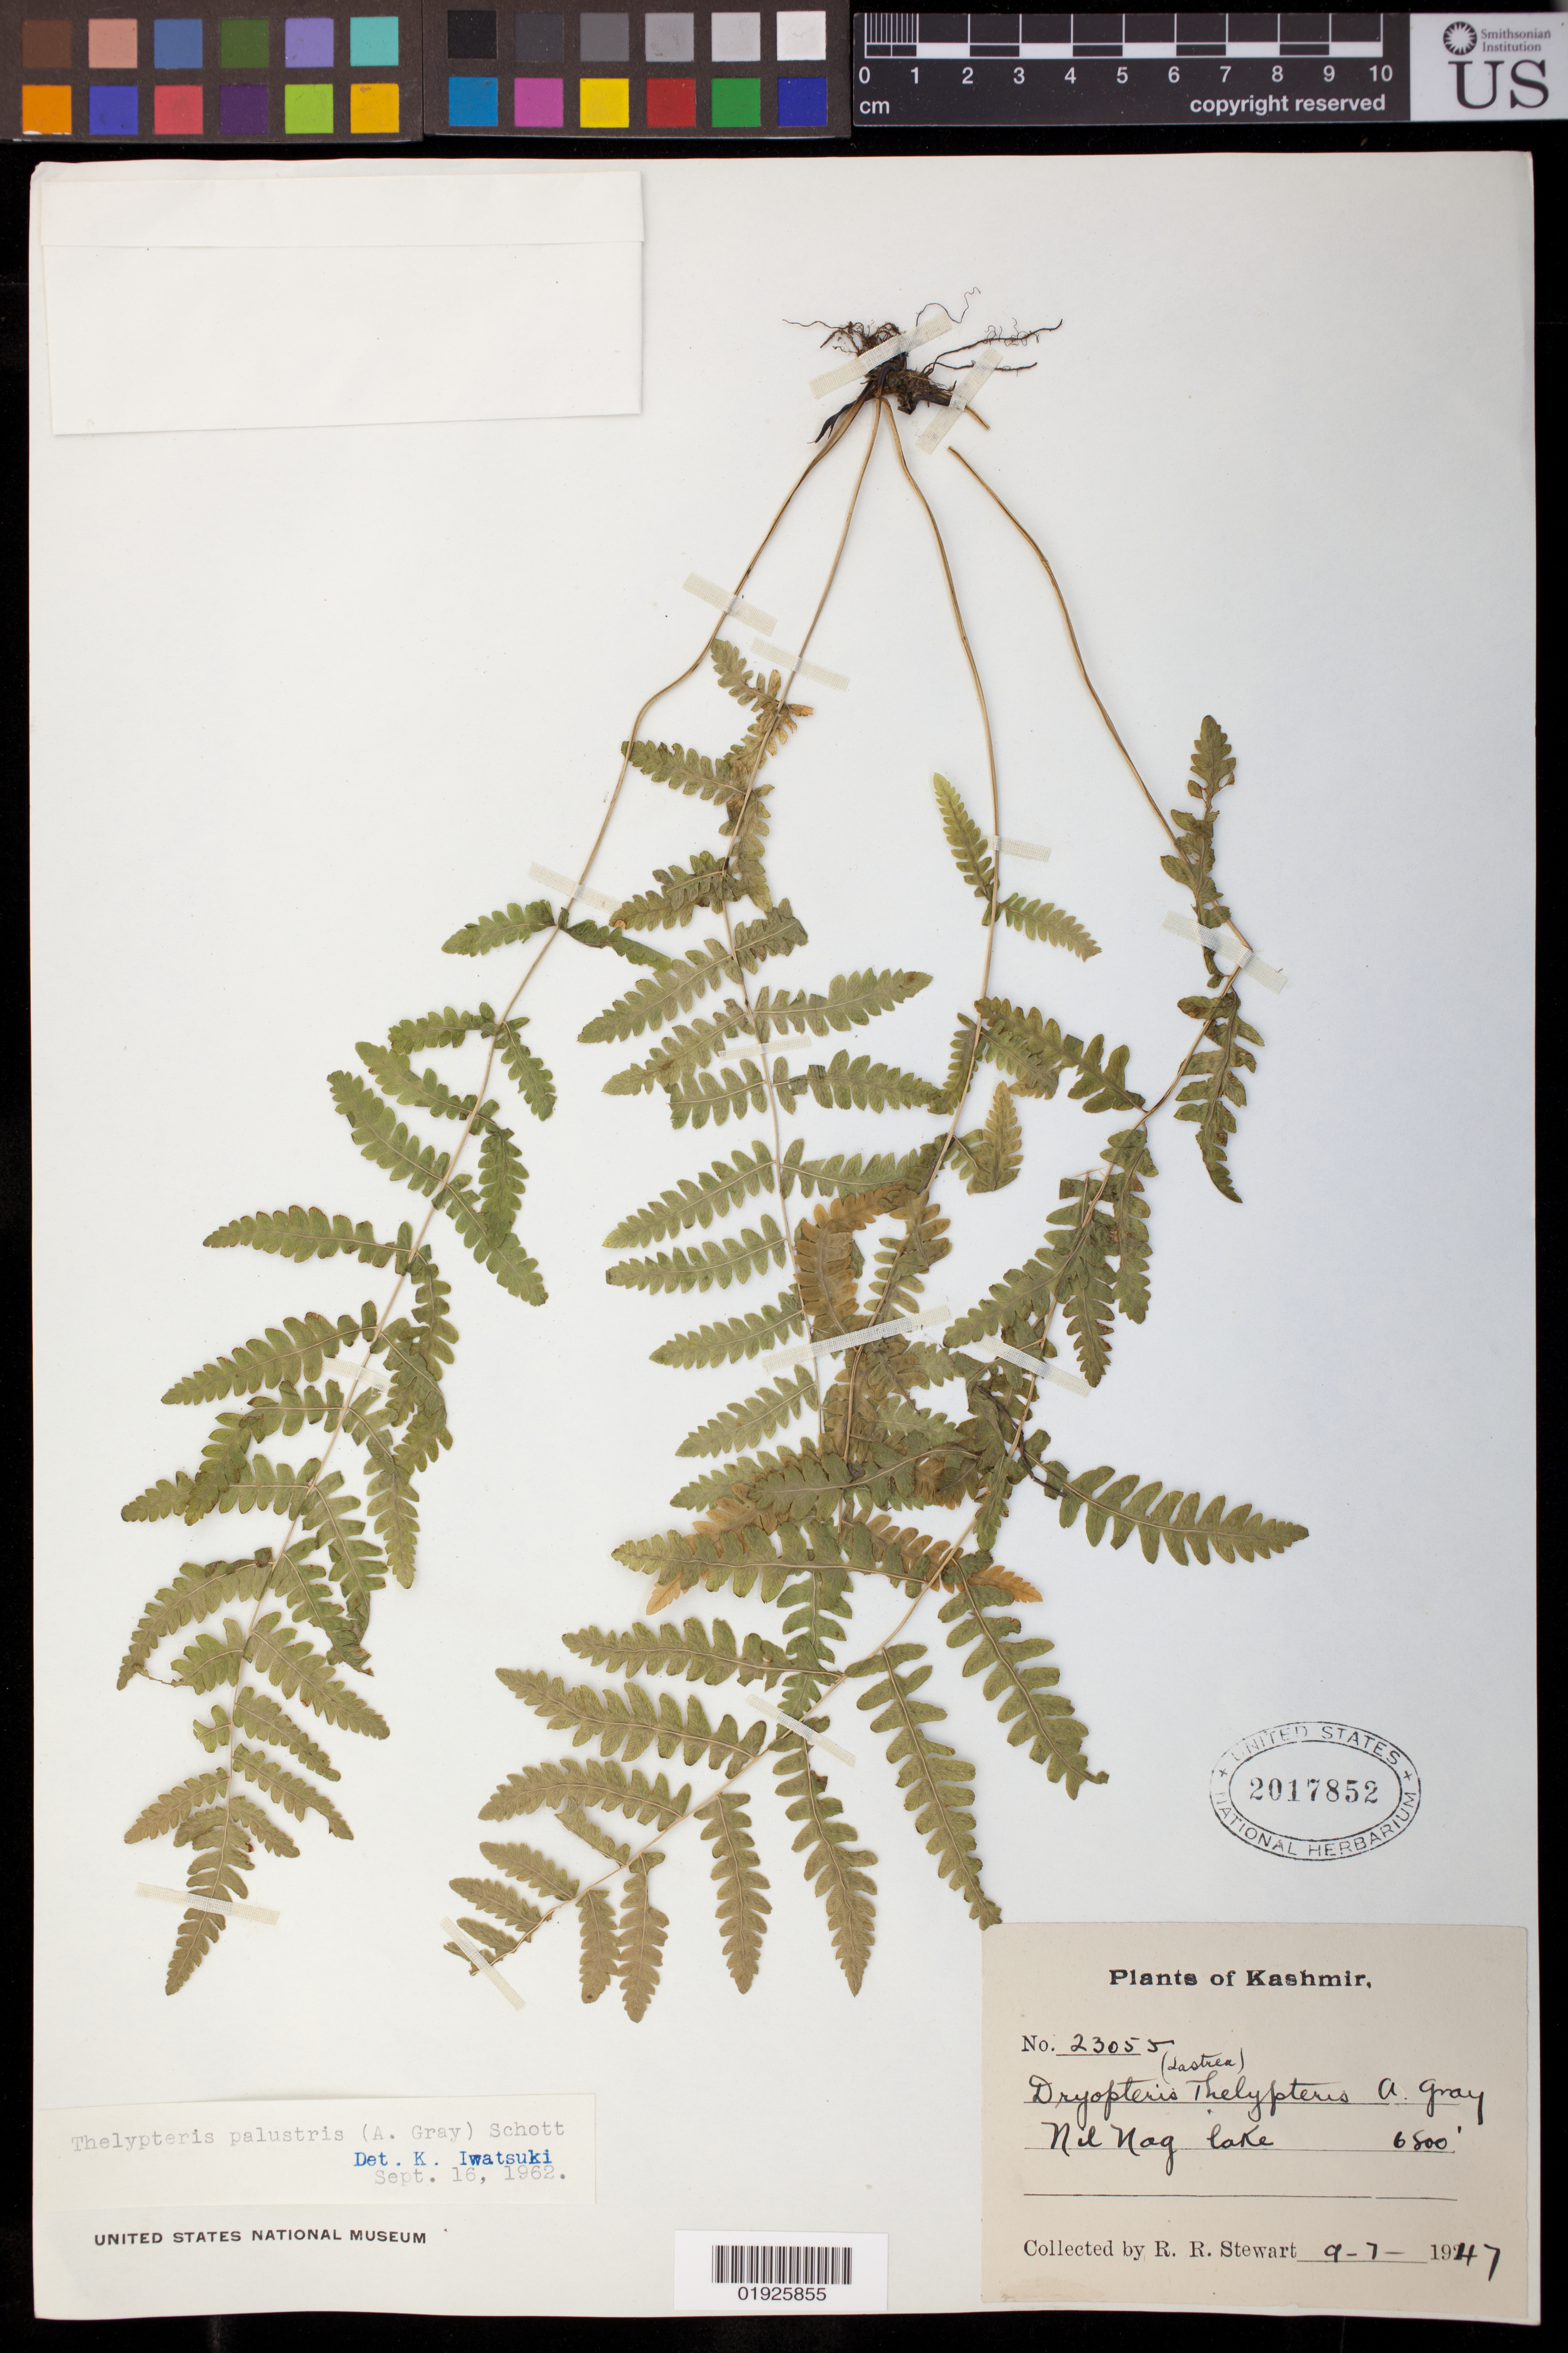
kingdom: Plantae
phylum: Tracheophyta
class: Polypodiopsida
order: Polypodiales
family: Thelypteridaceae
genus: Thelypteris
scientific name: Thelypteris palustris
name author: (Salisb.) Schott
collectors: R. R. Stewart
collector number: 23055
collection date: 1947-07-09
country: India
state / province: Jammu and Kashmir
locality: Nil Nag lake.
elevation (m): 1981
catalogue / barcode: US 2017852